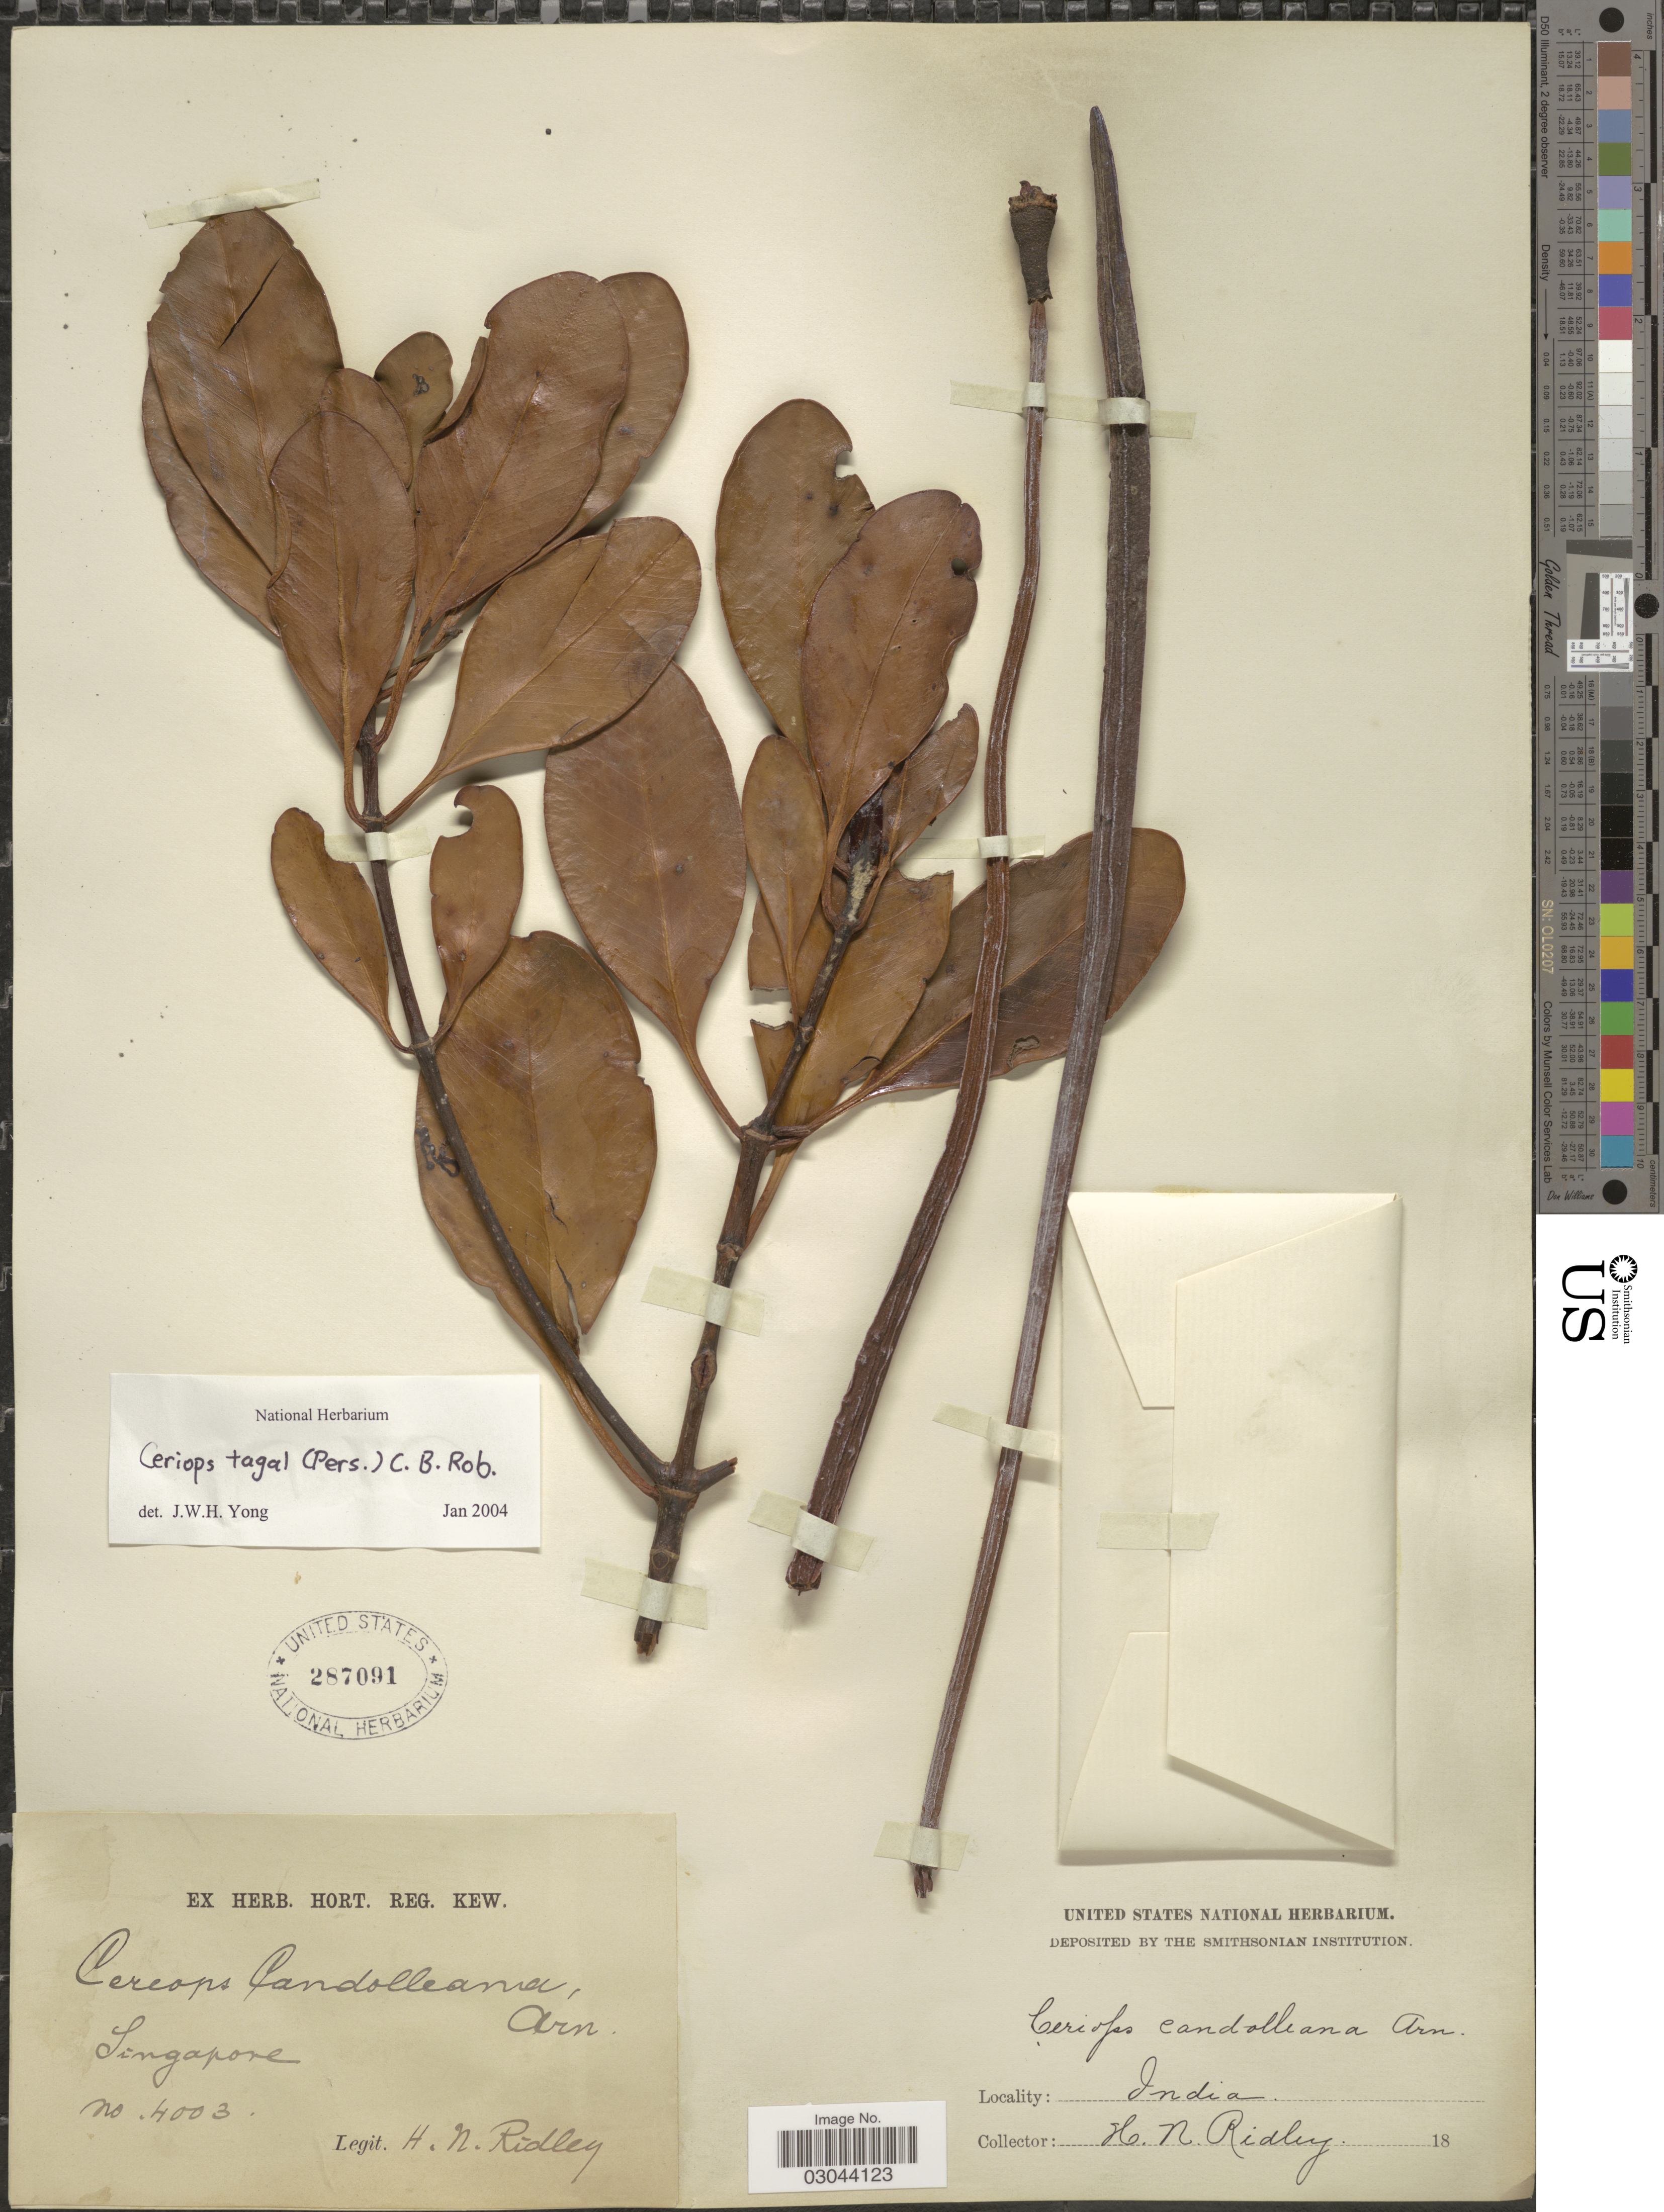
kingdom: Plantae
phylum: Tracheophyta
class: Magnoliopsida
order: Malpighiales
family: Rhizophoraceae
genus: Ceriops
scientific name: Ceriops tagal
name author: (Perr.) C.B. Rob.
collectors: H. N. Ridley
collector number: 4003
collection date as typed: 18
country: Singapore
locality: Singapore. India.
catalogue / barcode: US 287091